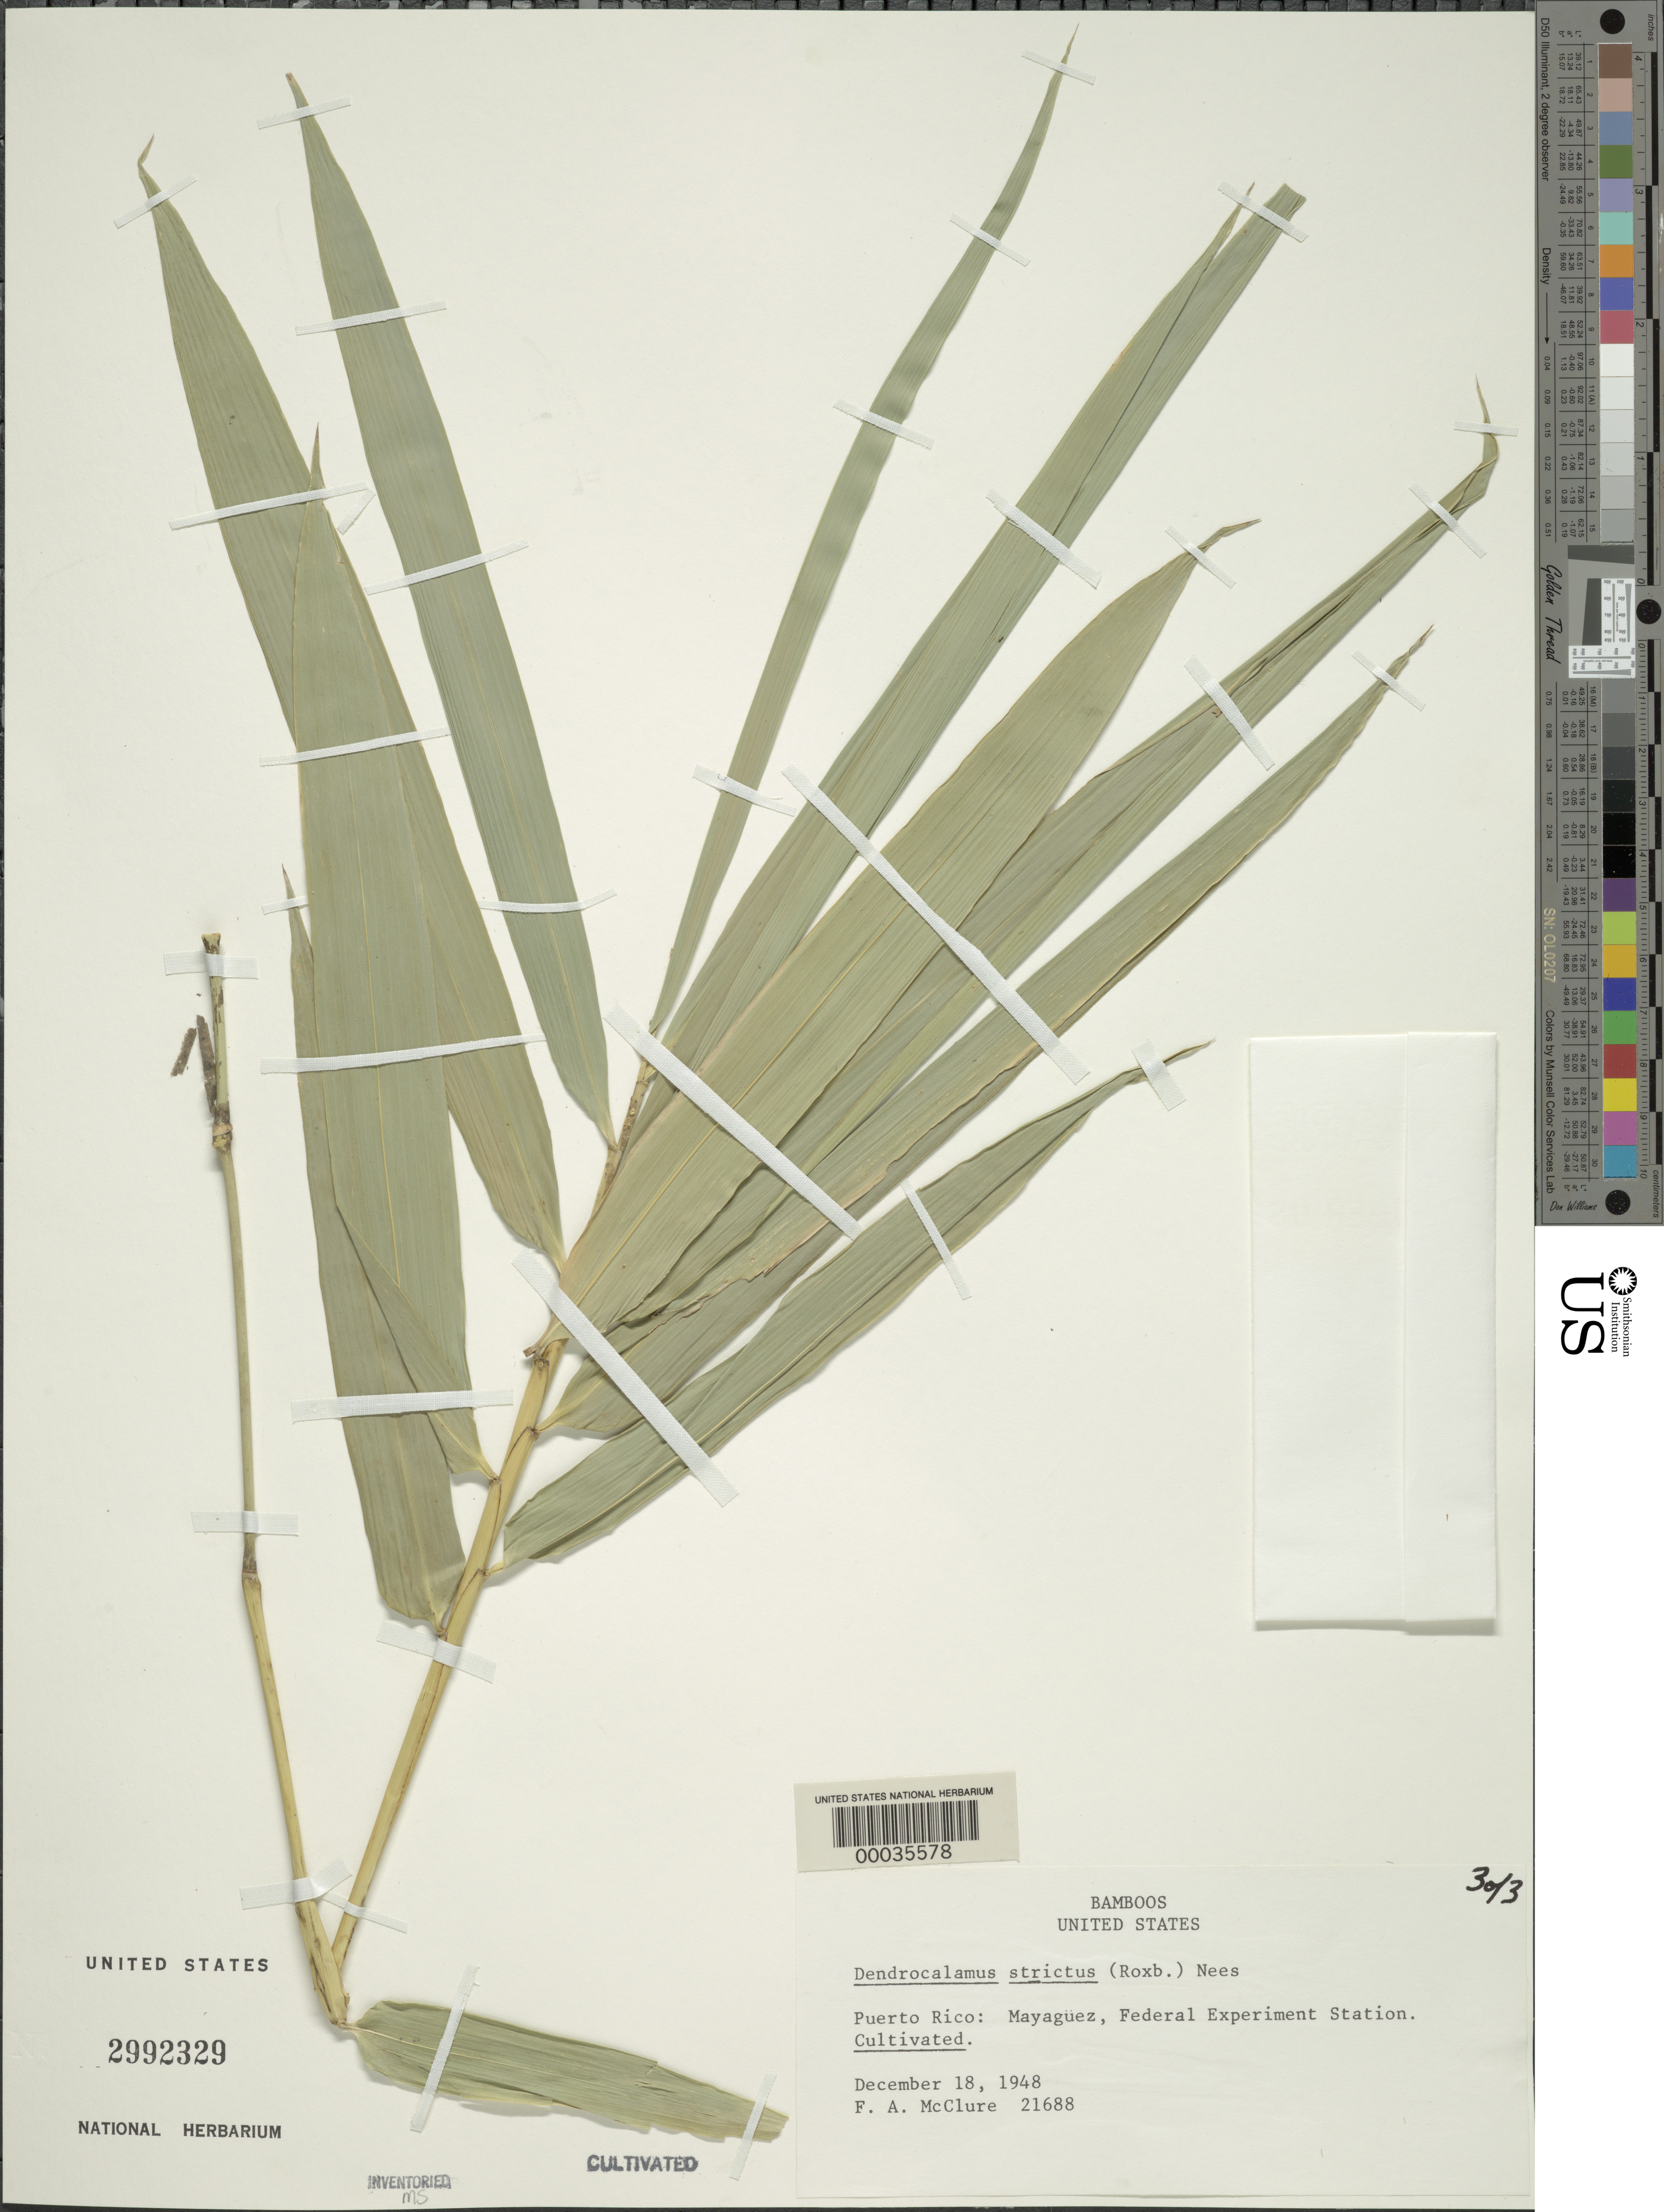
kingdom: Plantae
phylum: Tracheophyta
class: Liliopsida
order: Poales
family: Poaceae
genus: Dendrocalamus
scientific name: Dendrocalamus strictus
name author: (Roxb.) Nees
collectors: F. A. McClure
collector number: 21688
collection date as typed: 18 Dec 1949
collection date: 1949-12-18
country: Puerto Rico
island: Greater Antilles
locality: Federal experimental station-mayaguez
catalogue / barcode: US 2992329